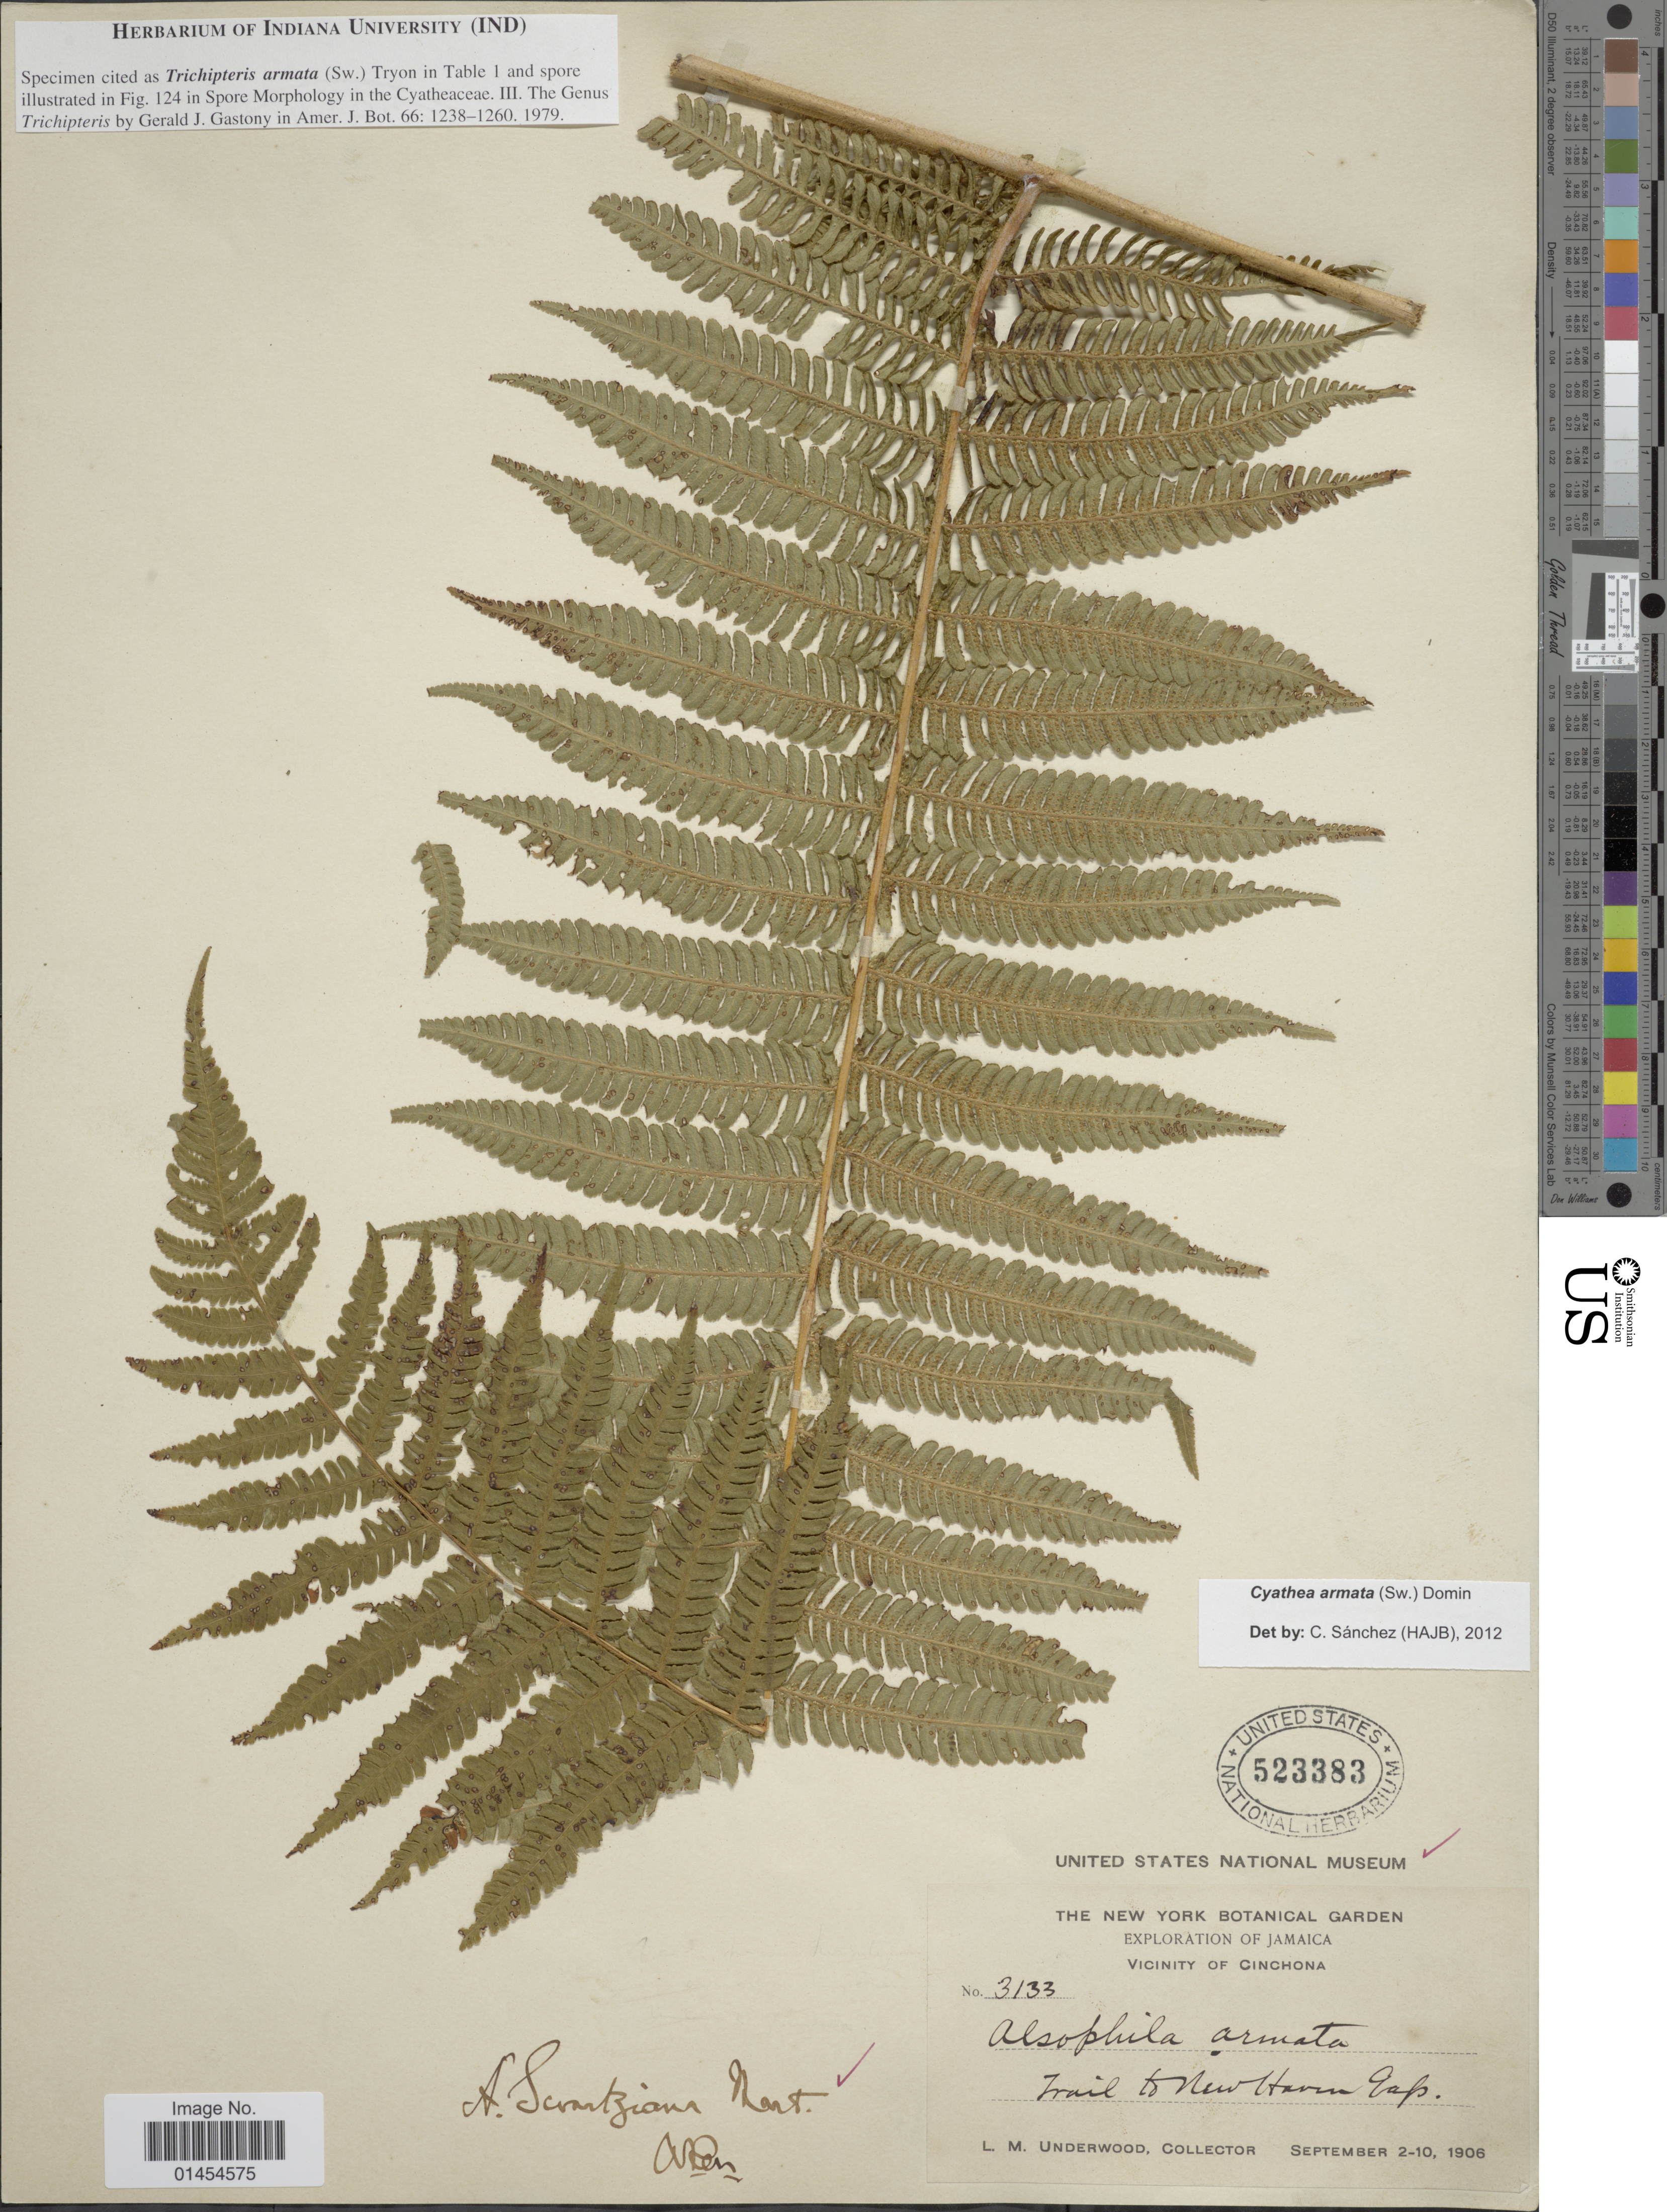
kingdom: Plantae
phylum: Tracheophyta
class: Polypodiopsida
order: Cyatheales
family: Cyatheaceae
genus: Alsophila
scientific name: Alsophila armata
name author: (Sw.) C. Presl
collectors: L. M. Underwood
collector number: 3133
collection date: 1906-09-02/1906-09-10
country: Jamaica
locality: Vicinity of Cinchona. Trail to New Haven Gap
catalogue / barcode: US 523383